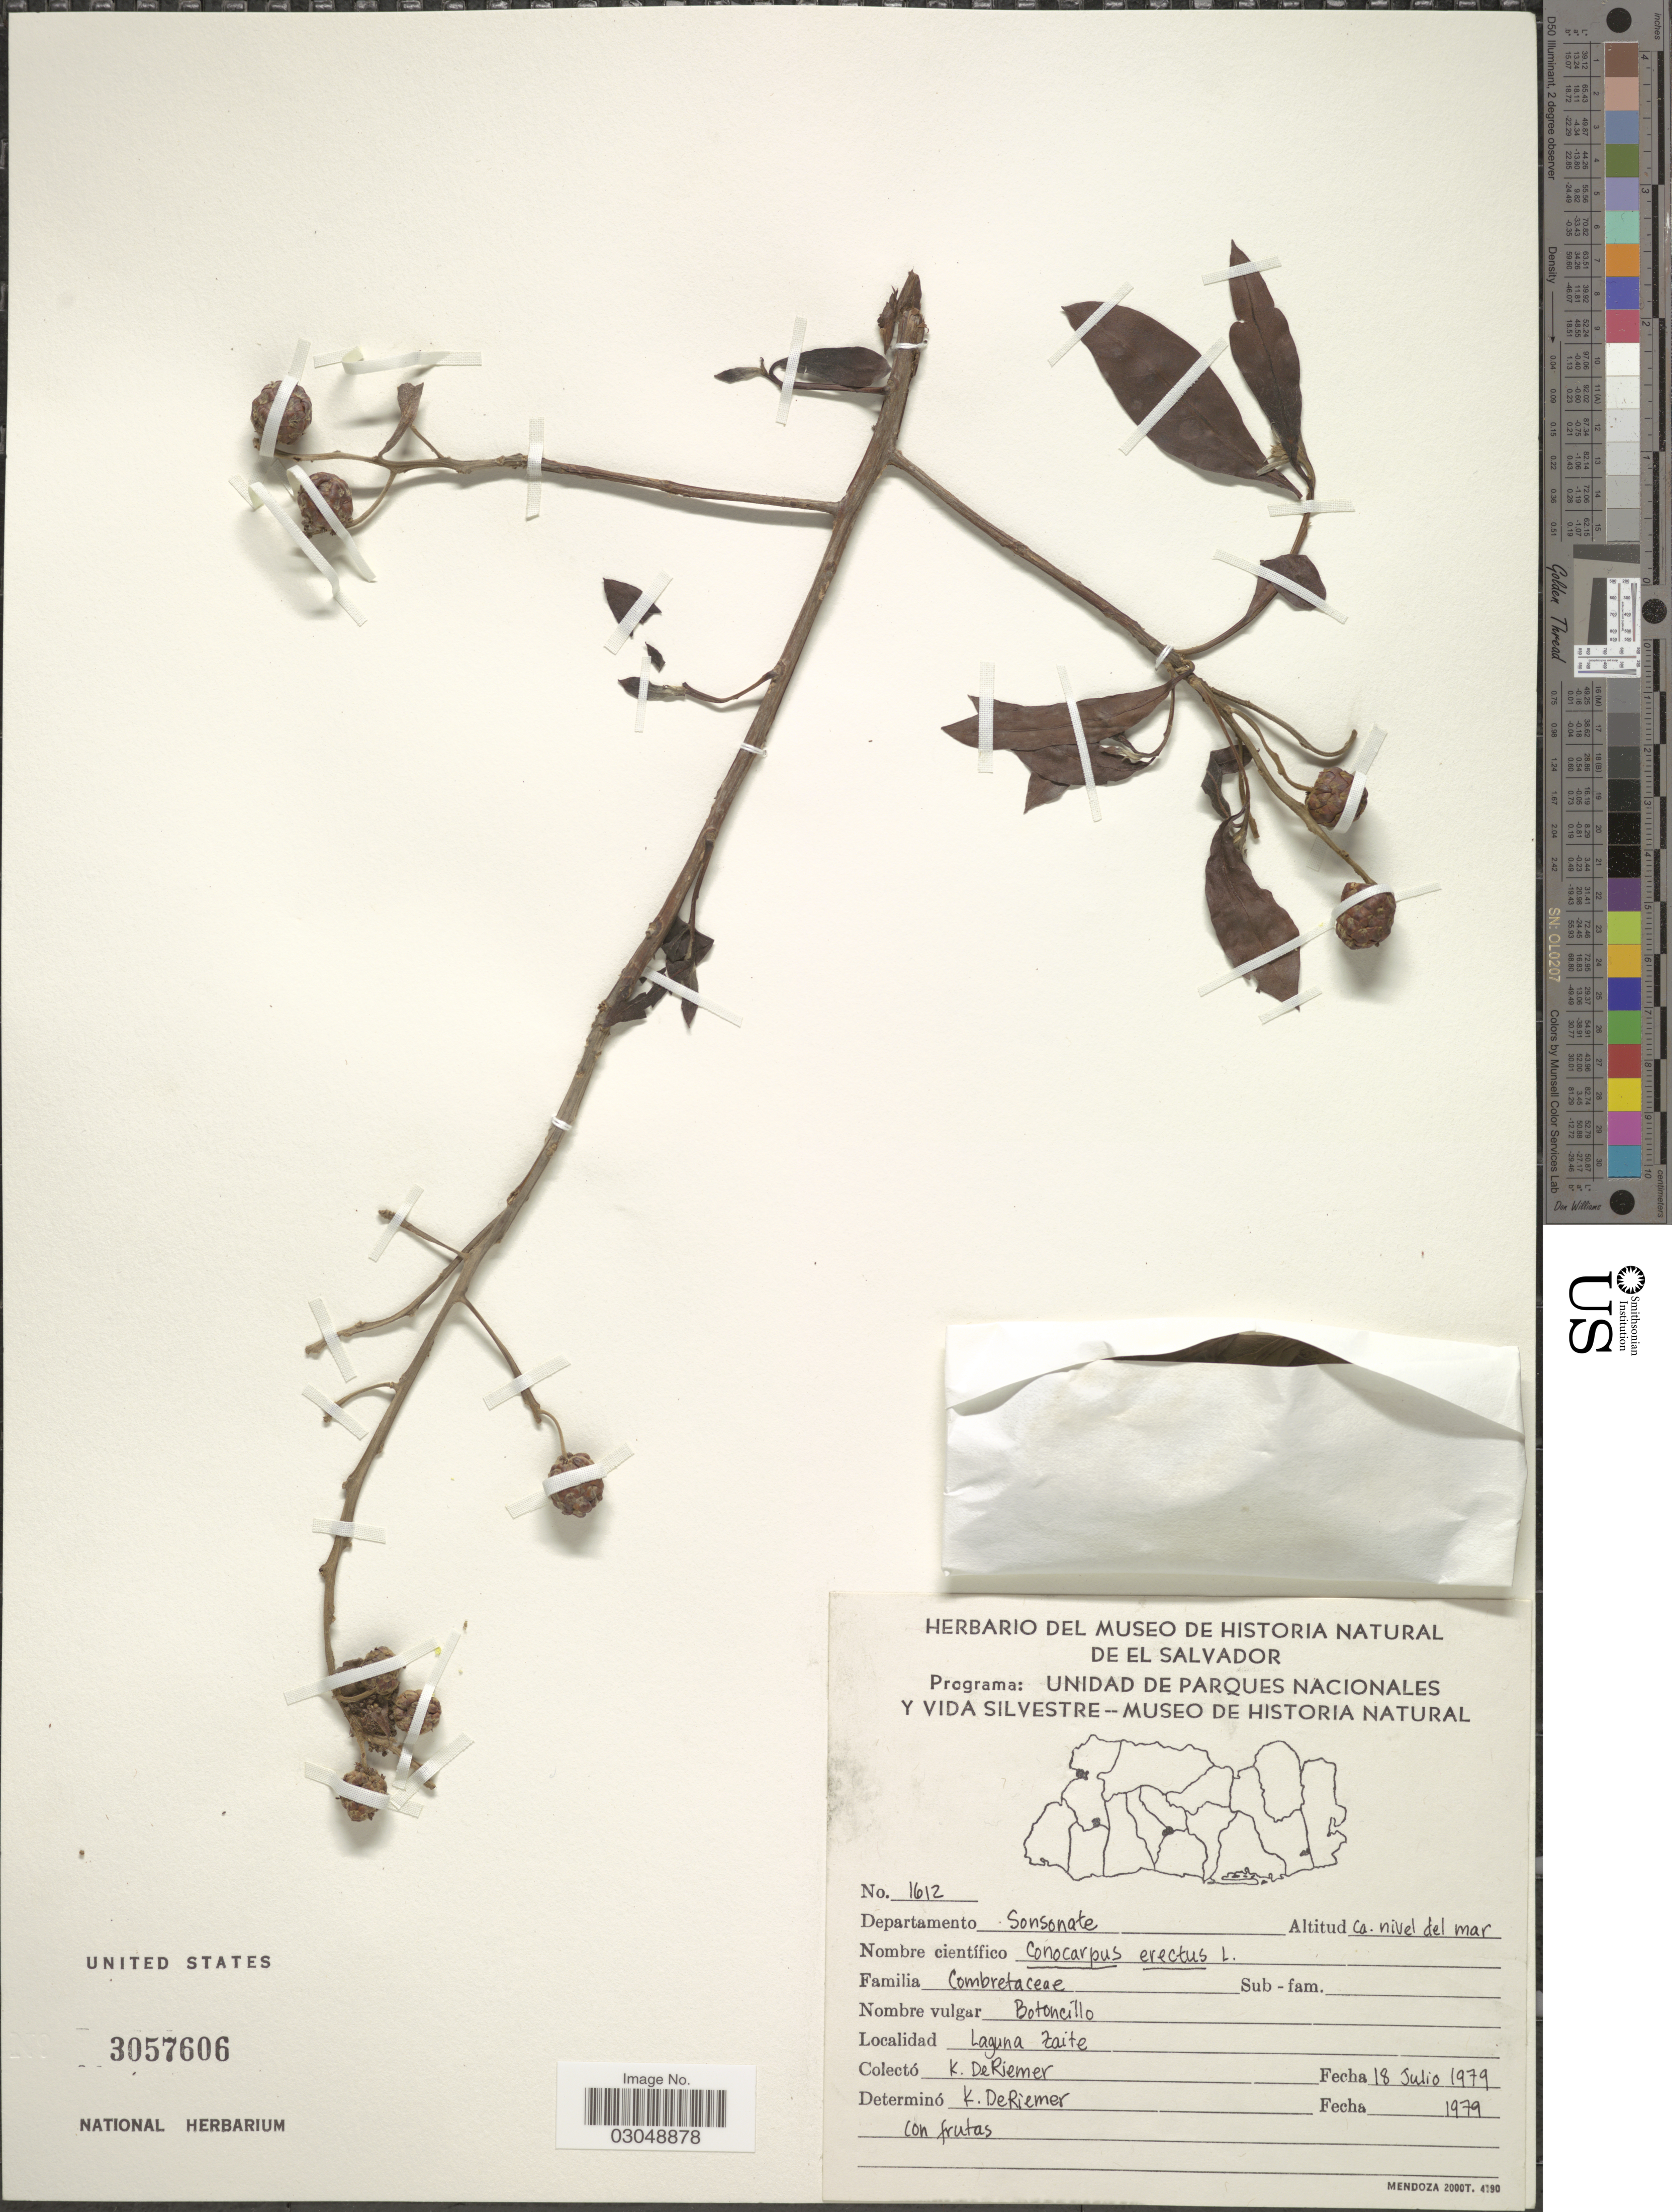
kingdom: Plantae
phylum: Tracheophyta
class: Magnoliopsida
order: Myrtales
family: Combretaceae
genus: Conocarpus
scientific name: Conocarpus erectus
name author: L.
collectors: K. DeRiemer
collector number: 1612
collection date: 1979-07-18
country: El Salvador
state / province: Sonsonate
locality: Departamento Sonsonate. Laguna Zaite.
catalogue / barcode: US 3057606